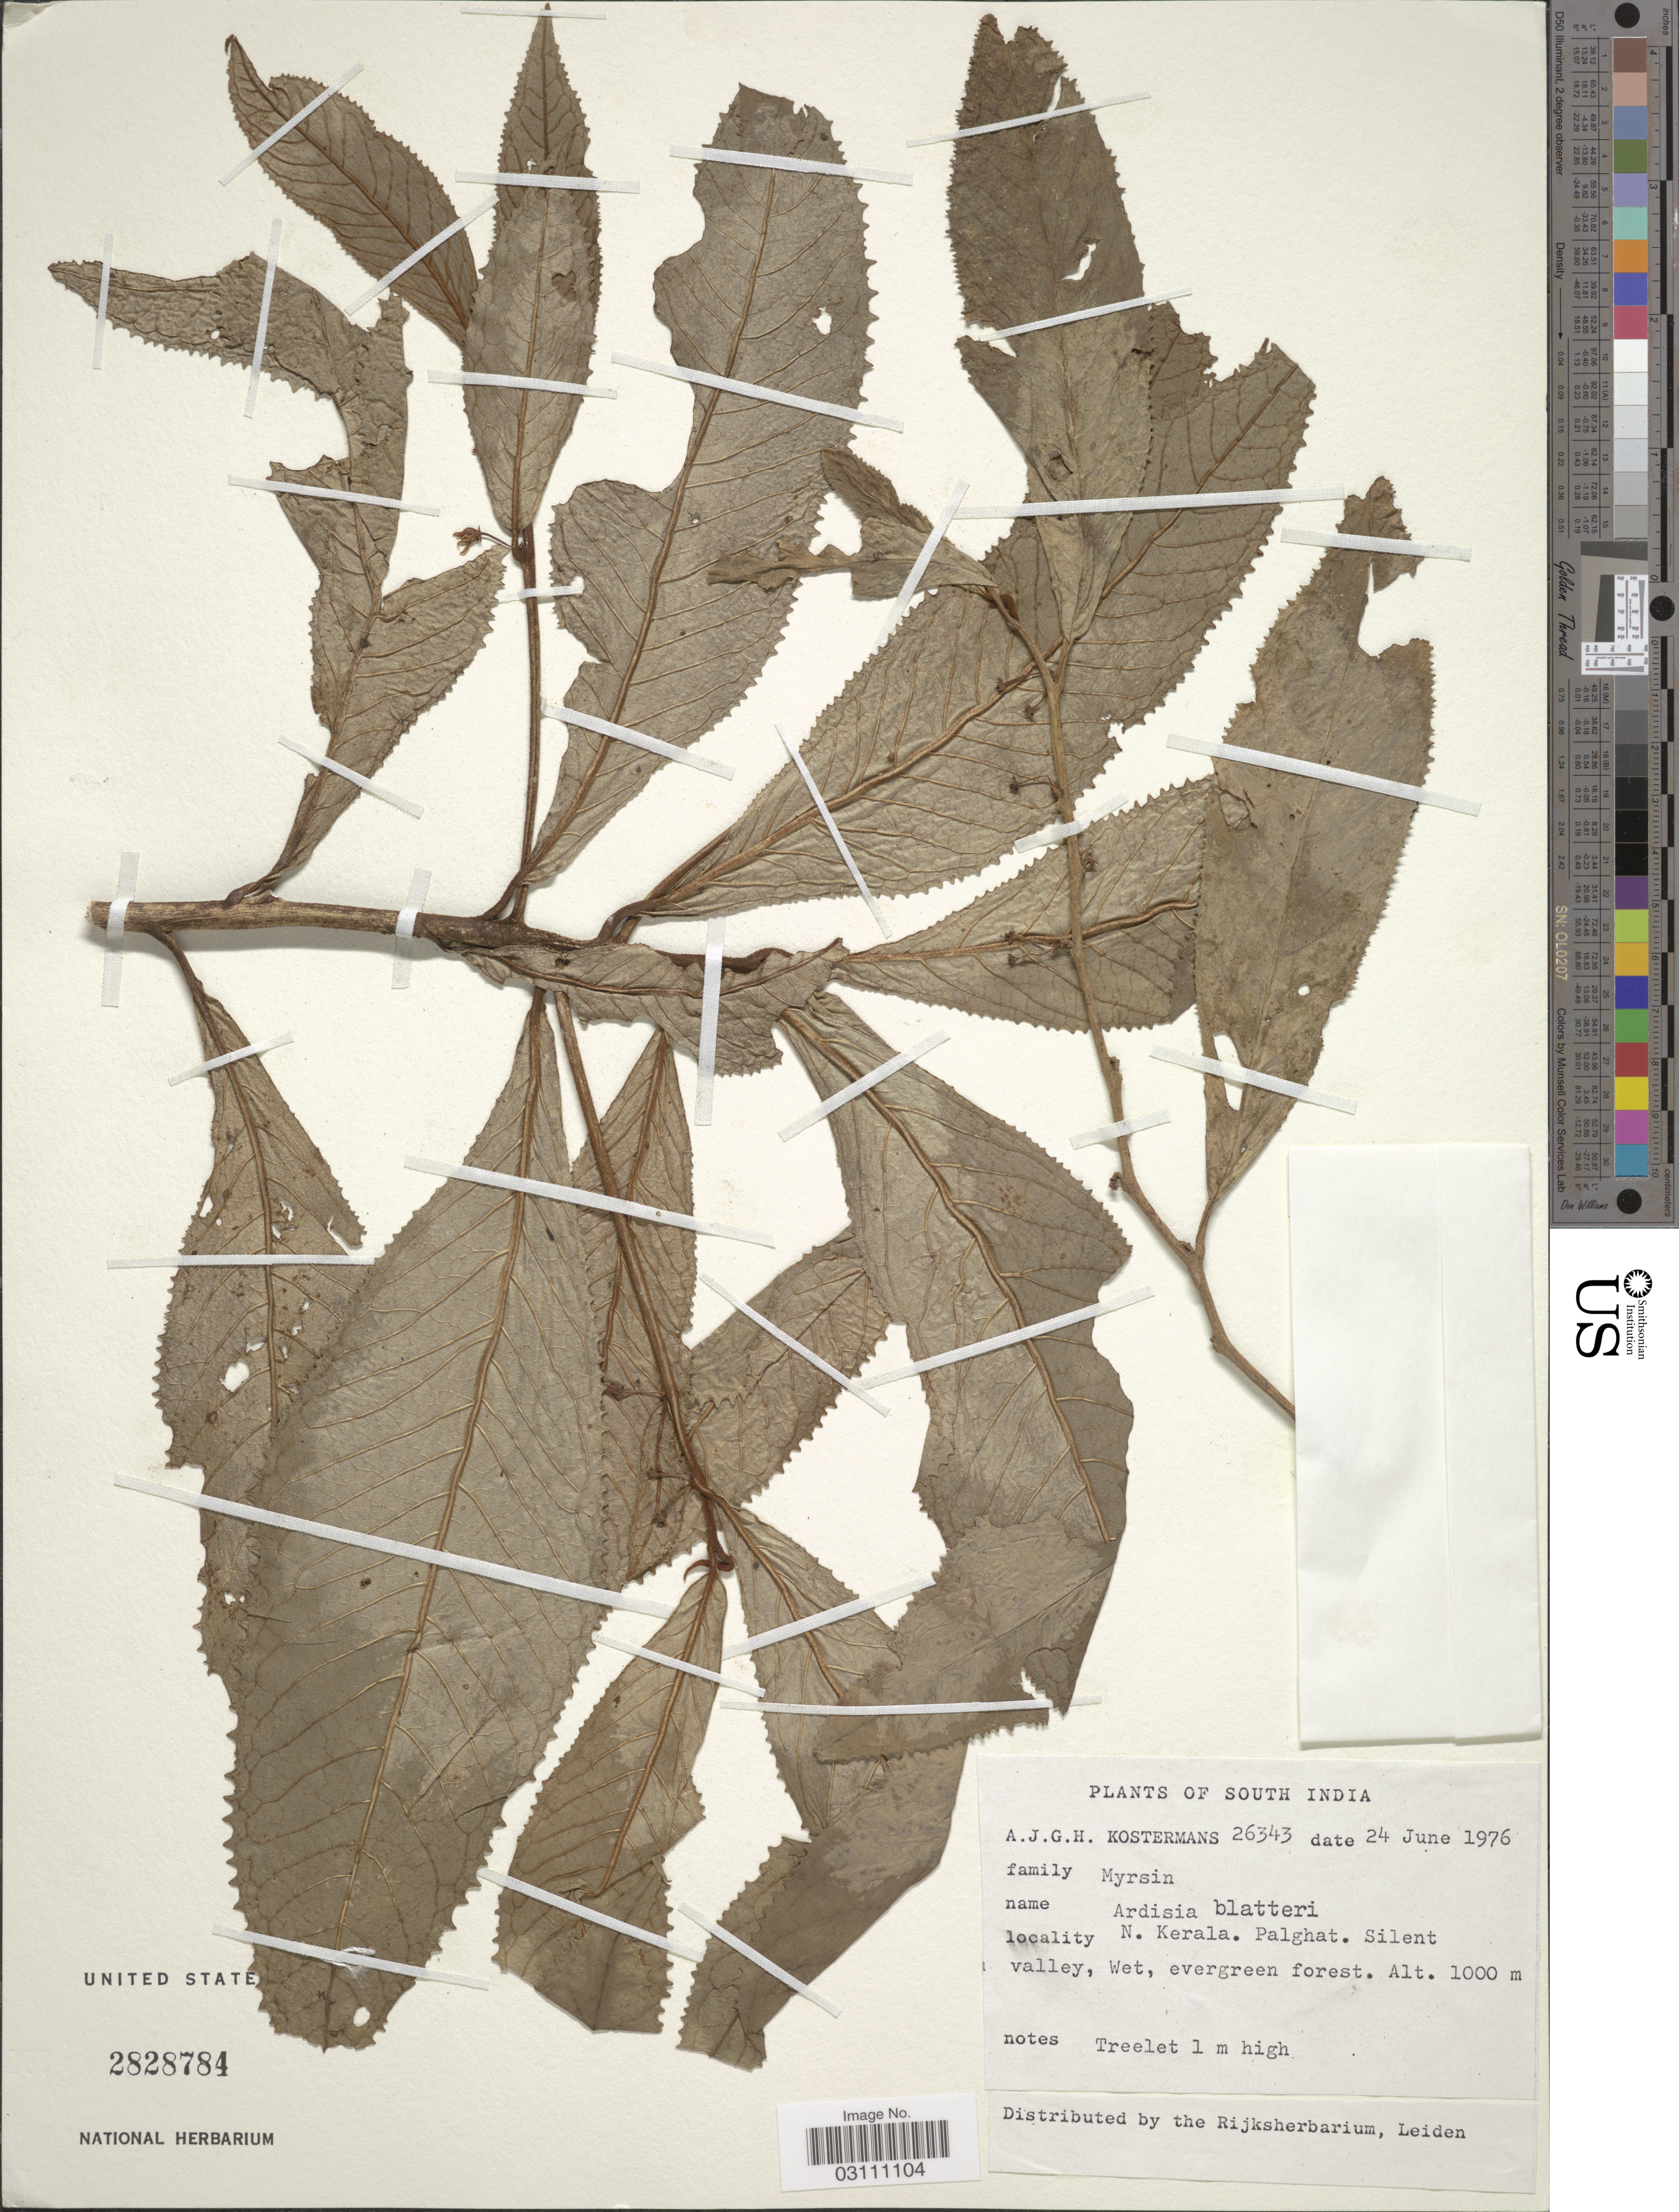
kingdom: Plantae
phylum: Tracheophyta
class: Magnoliopsida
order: Ericales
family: Primulaceae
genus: Ardisia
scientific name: Ardisia blatteri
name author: Gamble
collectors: A. J. G. Kostermans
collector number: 26343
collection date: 1976-06-24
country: India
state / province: Kerala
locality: South India. N. Kerala. Palghat. Silent valley.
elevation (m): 1000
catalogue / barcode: US 2828784